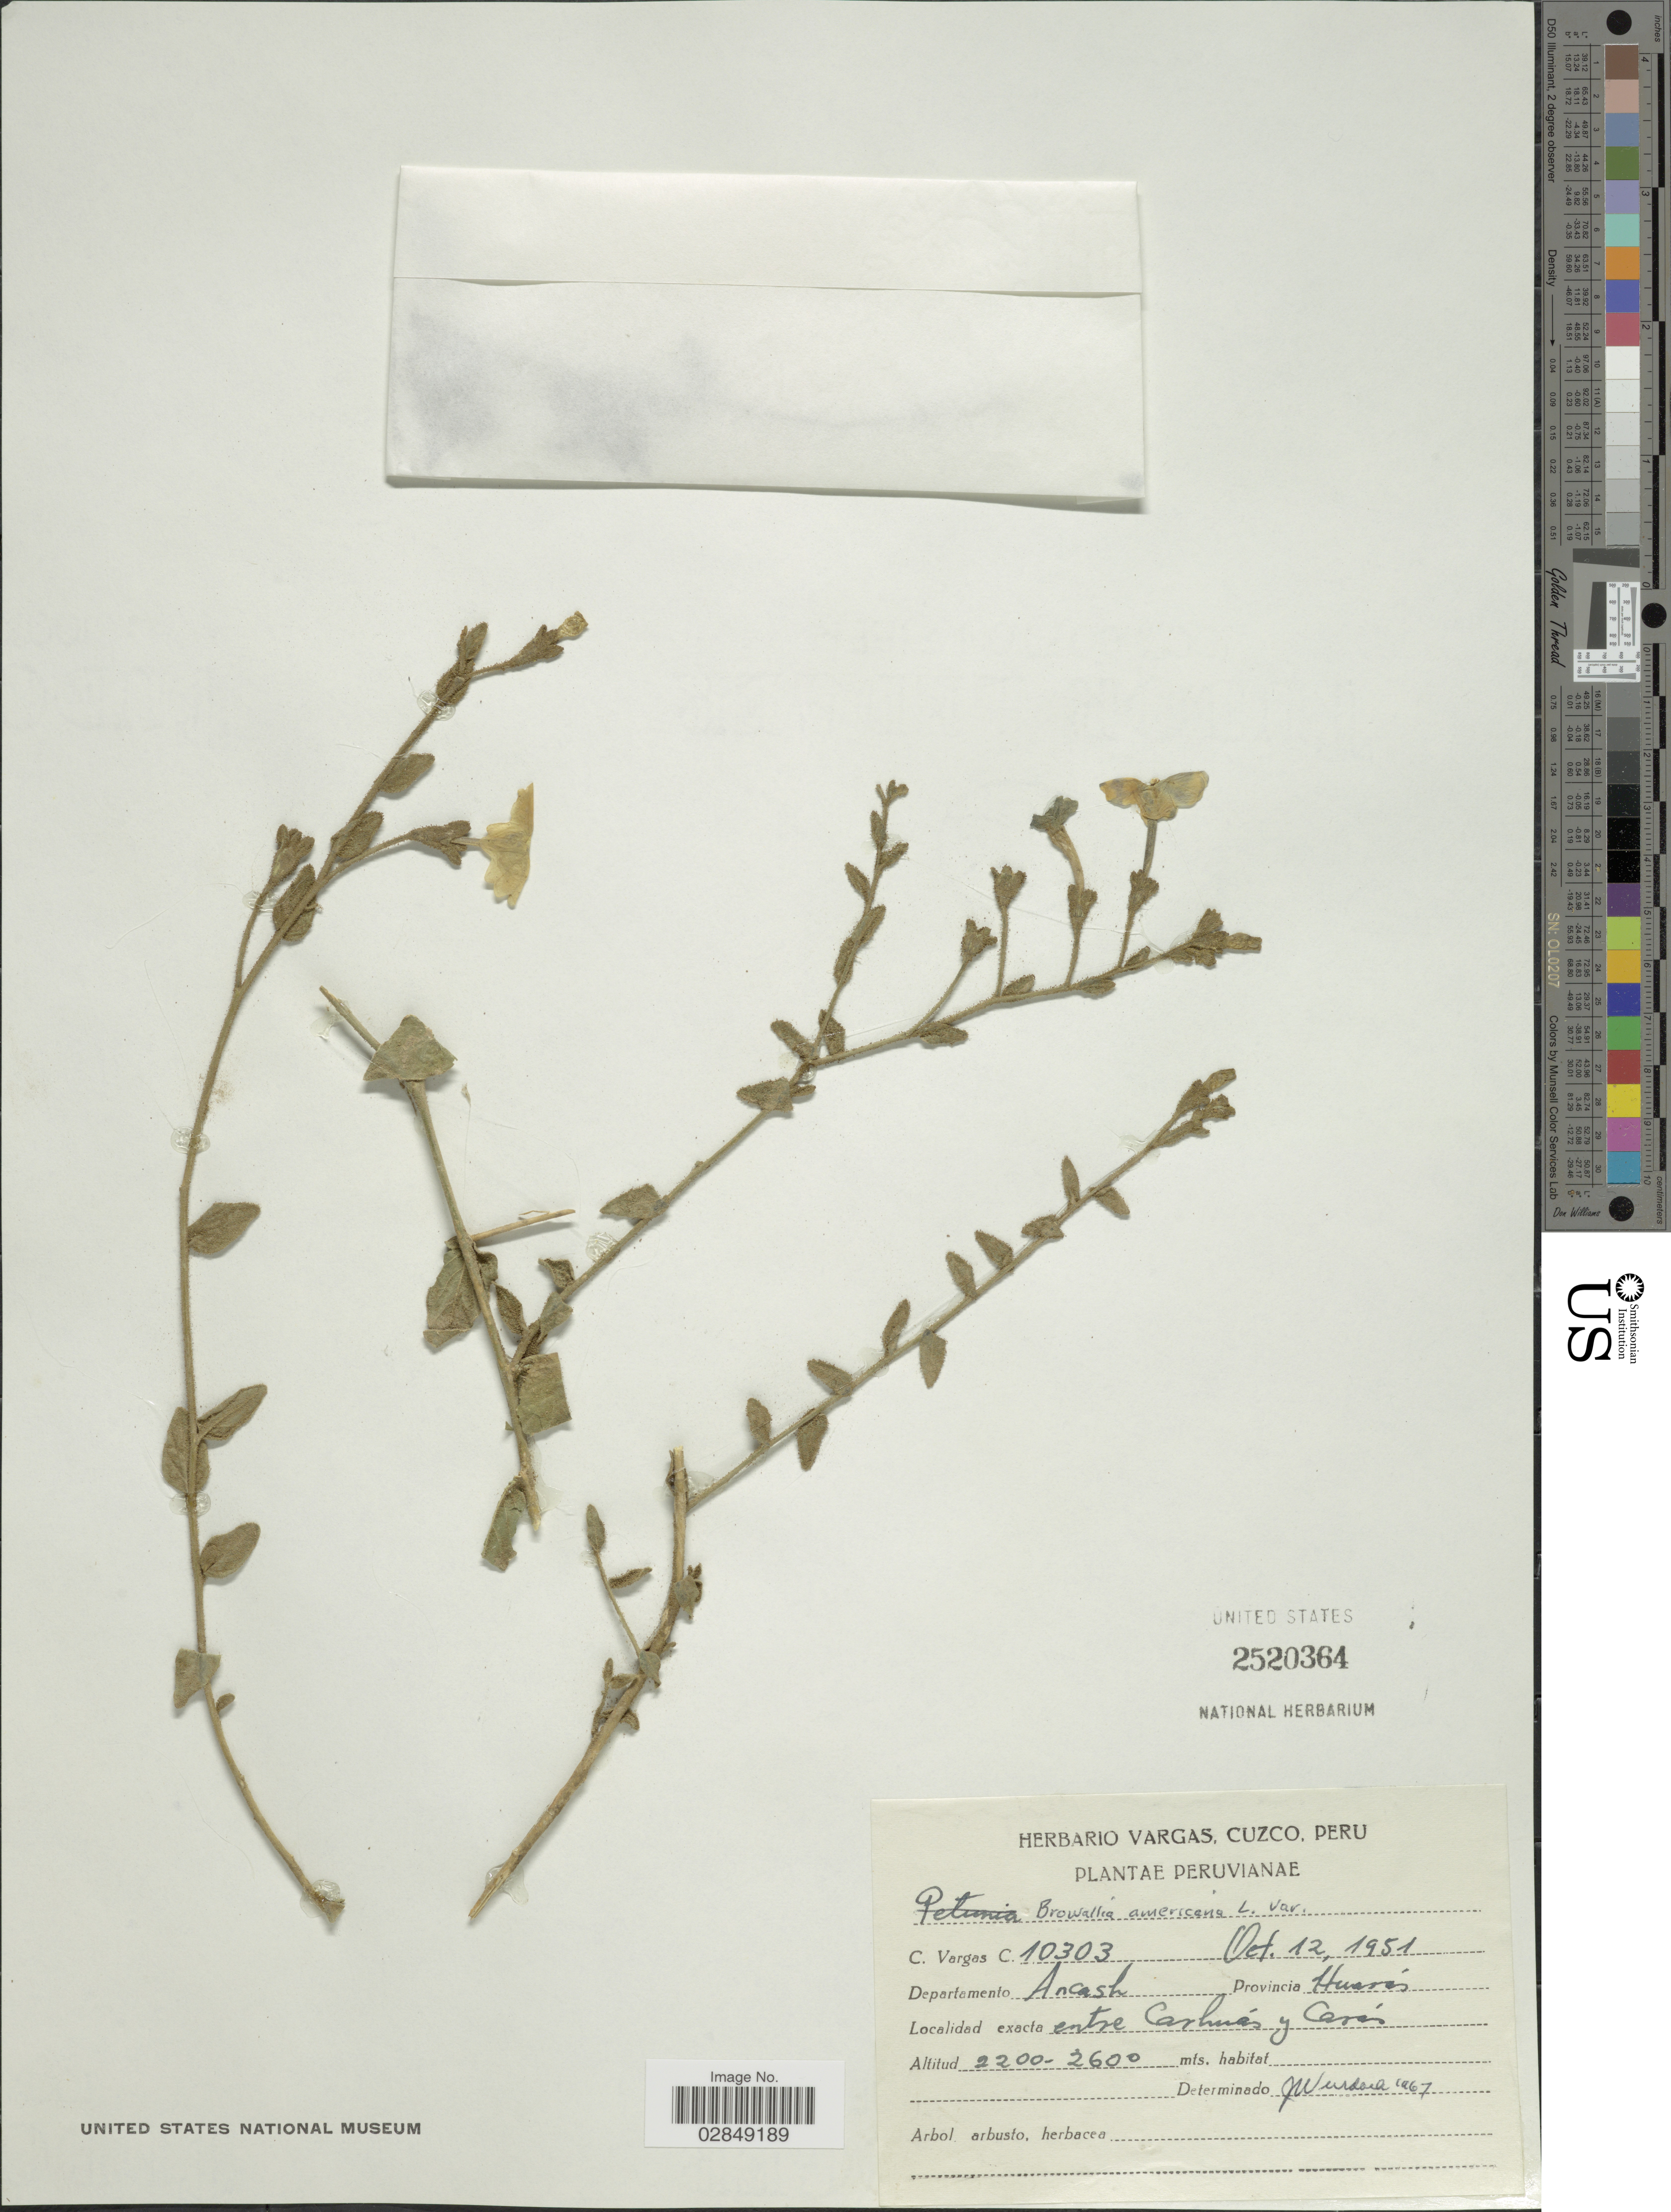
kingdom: Plantae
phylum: Tracheophyta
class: Magnoliopsida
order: Solanales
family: Solanaceae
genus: Browallia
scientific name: Browallia americana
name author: L.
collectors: C. Vargas Calderón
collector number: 10303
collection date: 1951-10-12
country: Peru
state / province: Ancash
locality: Departamento Ancash. Provincia Huarás, entre Carhués y Carás.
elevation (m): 2200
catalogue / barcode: US 2520364